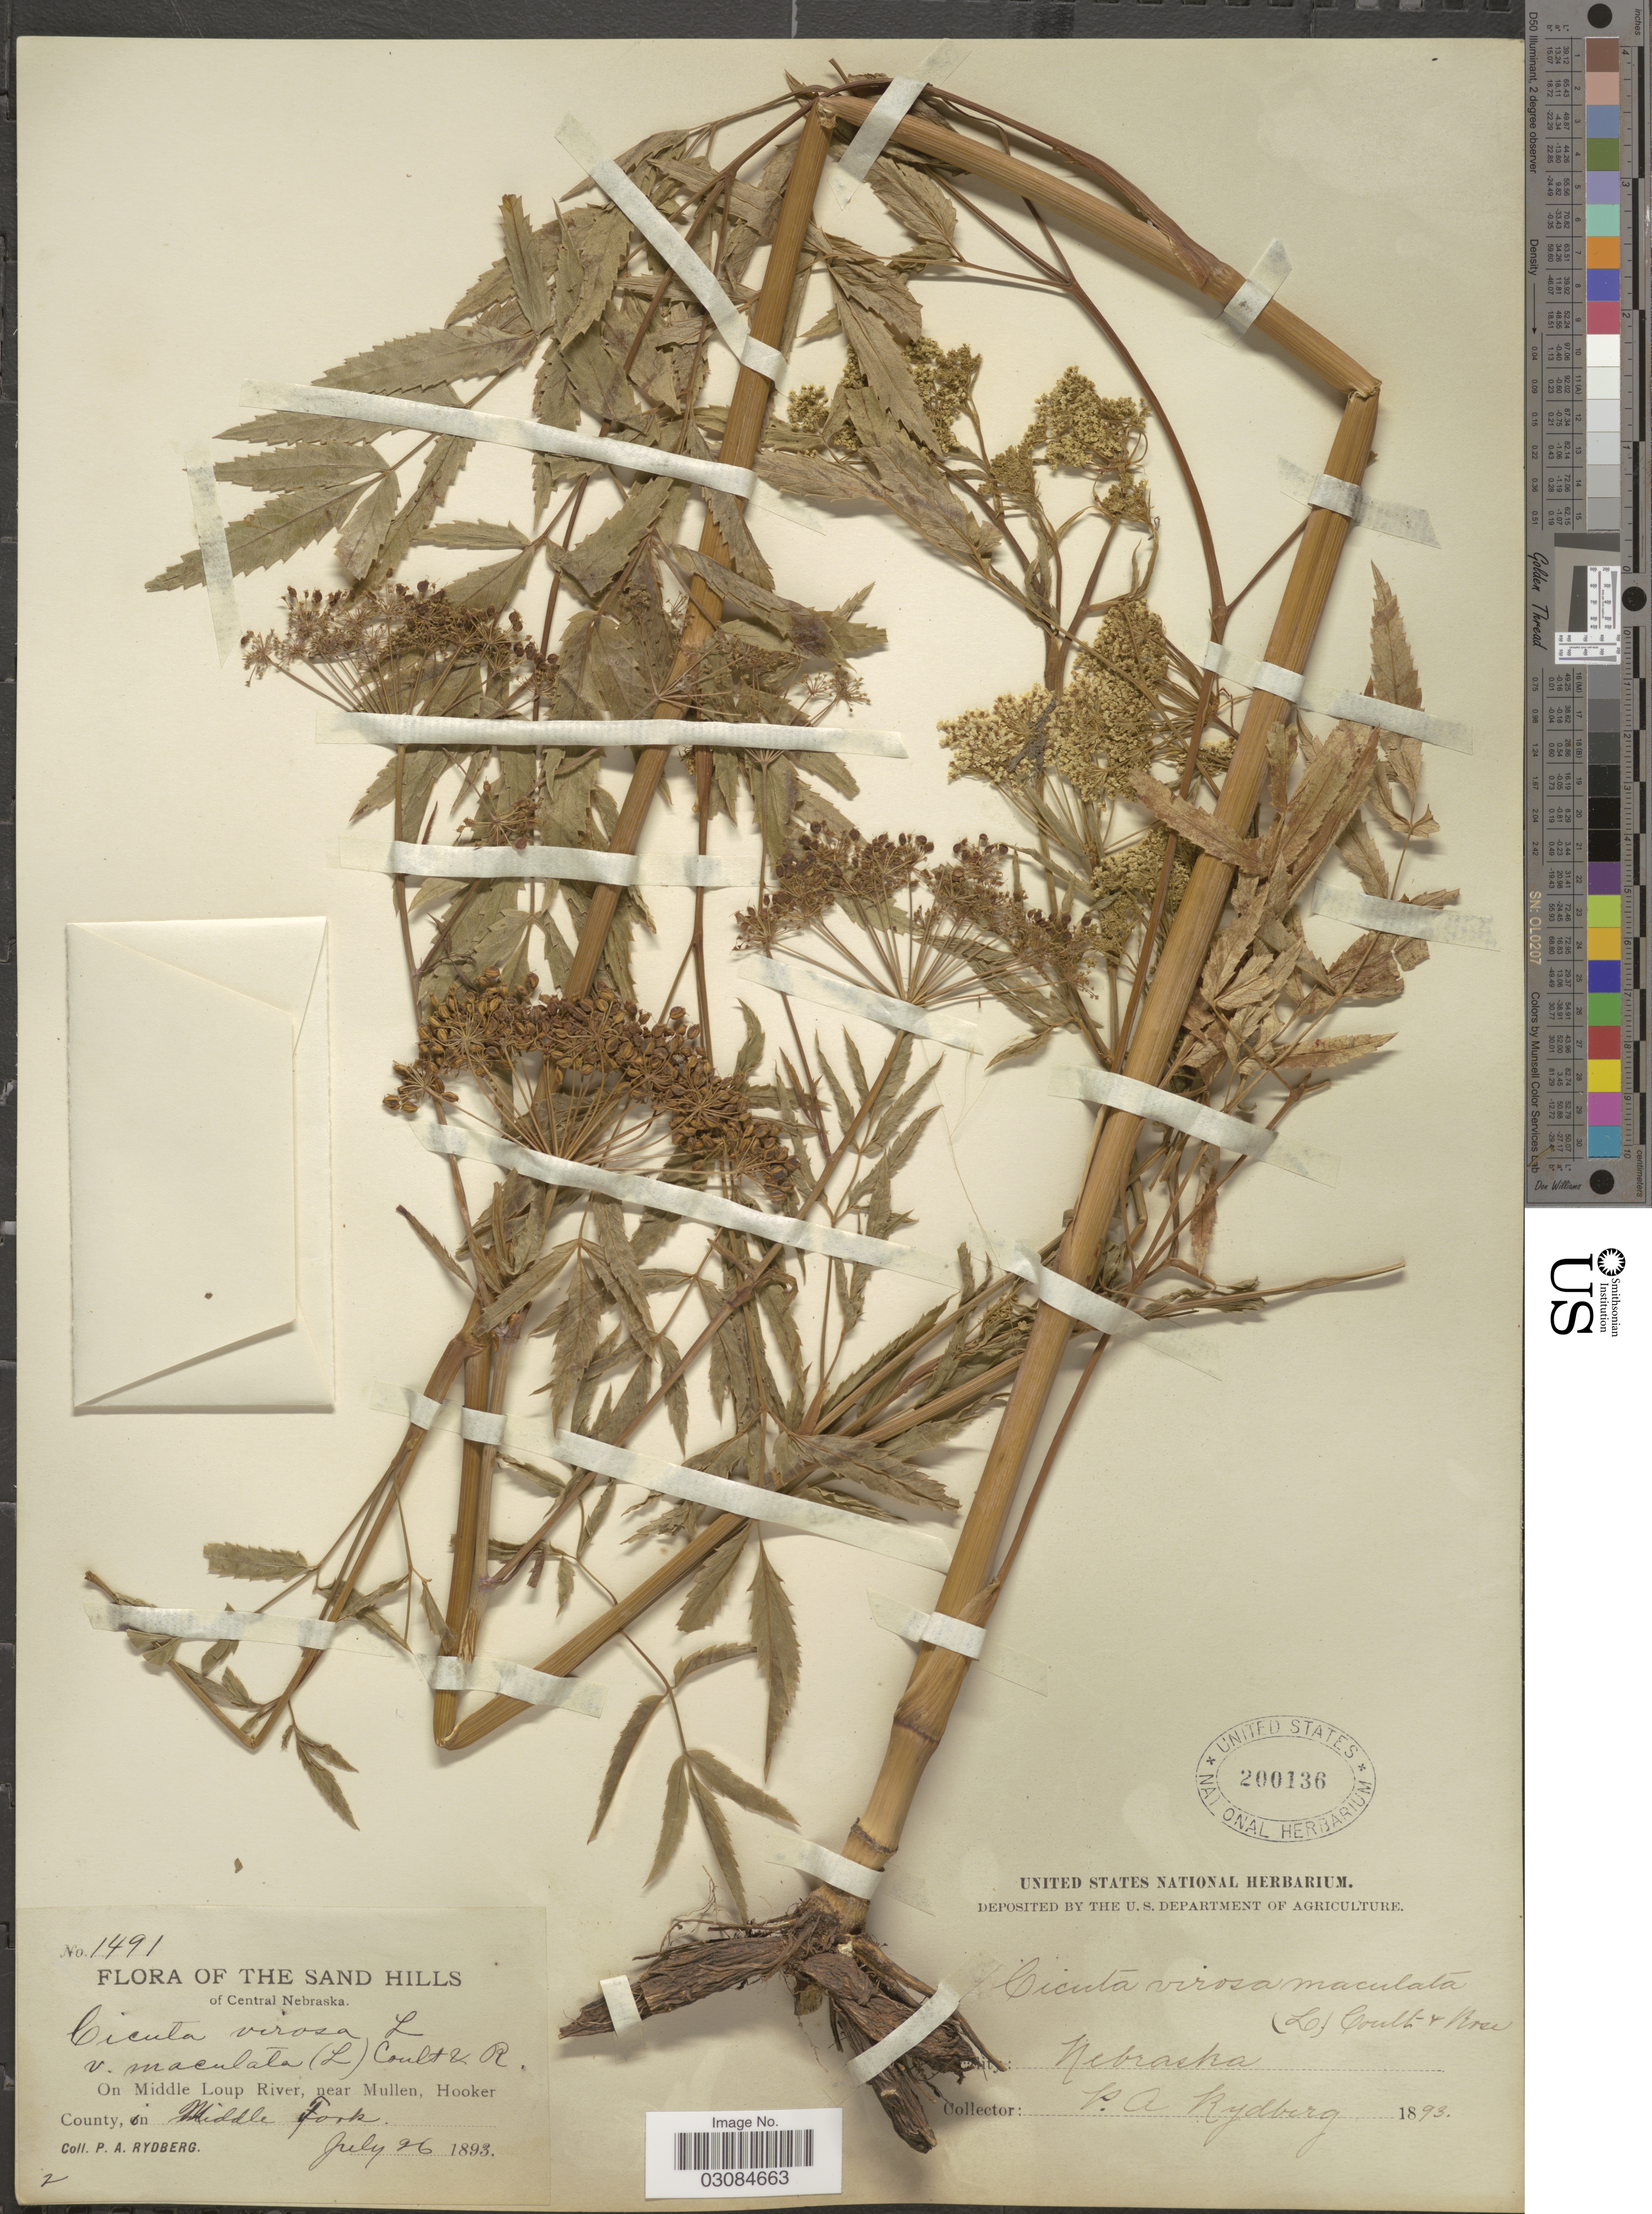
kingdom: Plantae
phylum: Tracheophyta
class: Magnoliopsida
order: Apiales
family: Apiaceae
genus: Cicuta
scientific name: Cicuta occidentalis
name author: Greene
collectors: P. A. Rydberg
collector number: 1491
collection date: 1893-07-26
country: United States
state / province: Nebraska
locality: The Sand Hills of Central Nebreska. On Middle Loup River, near Mullen, Hooker County, Middle Fork.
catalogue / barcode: US 200136